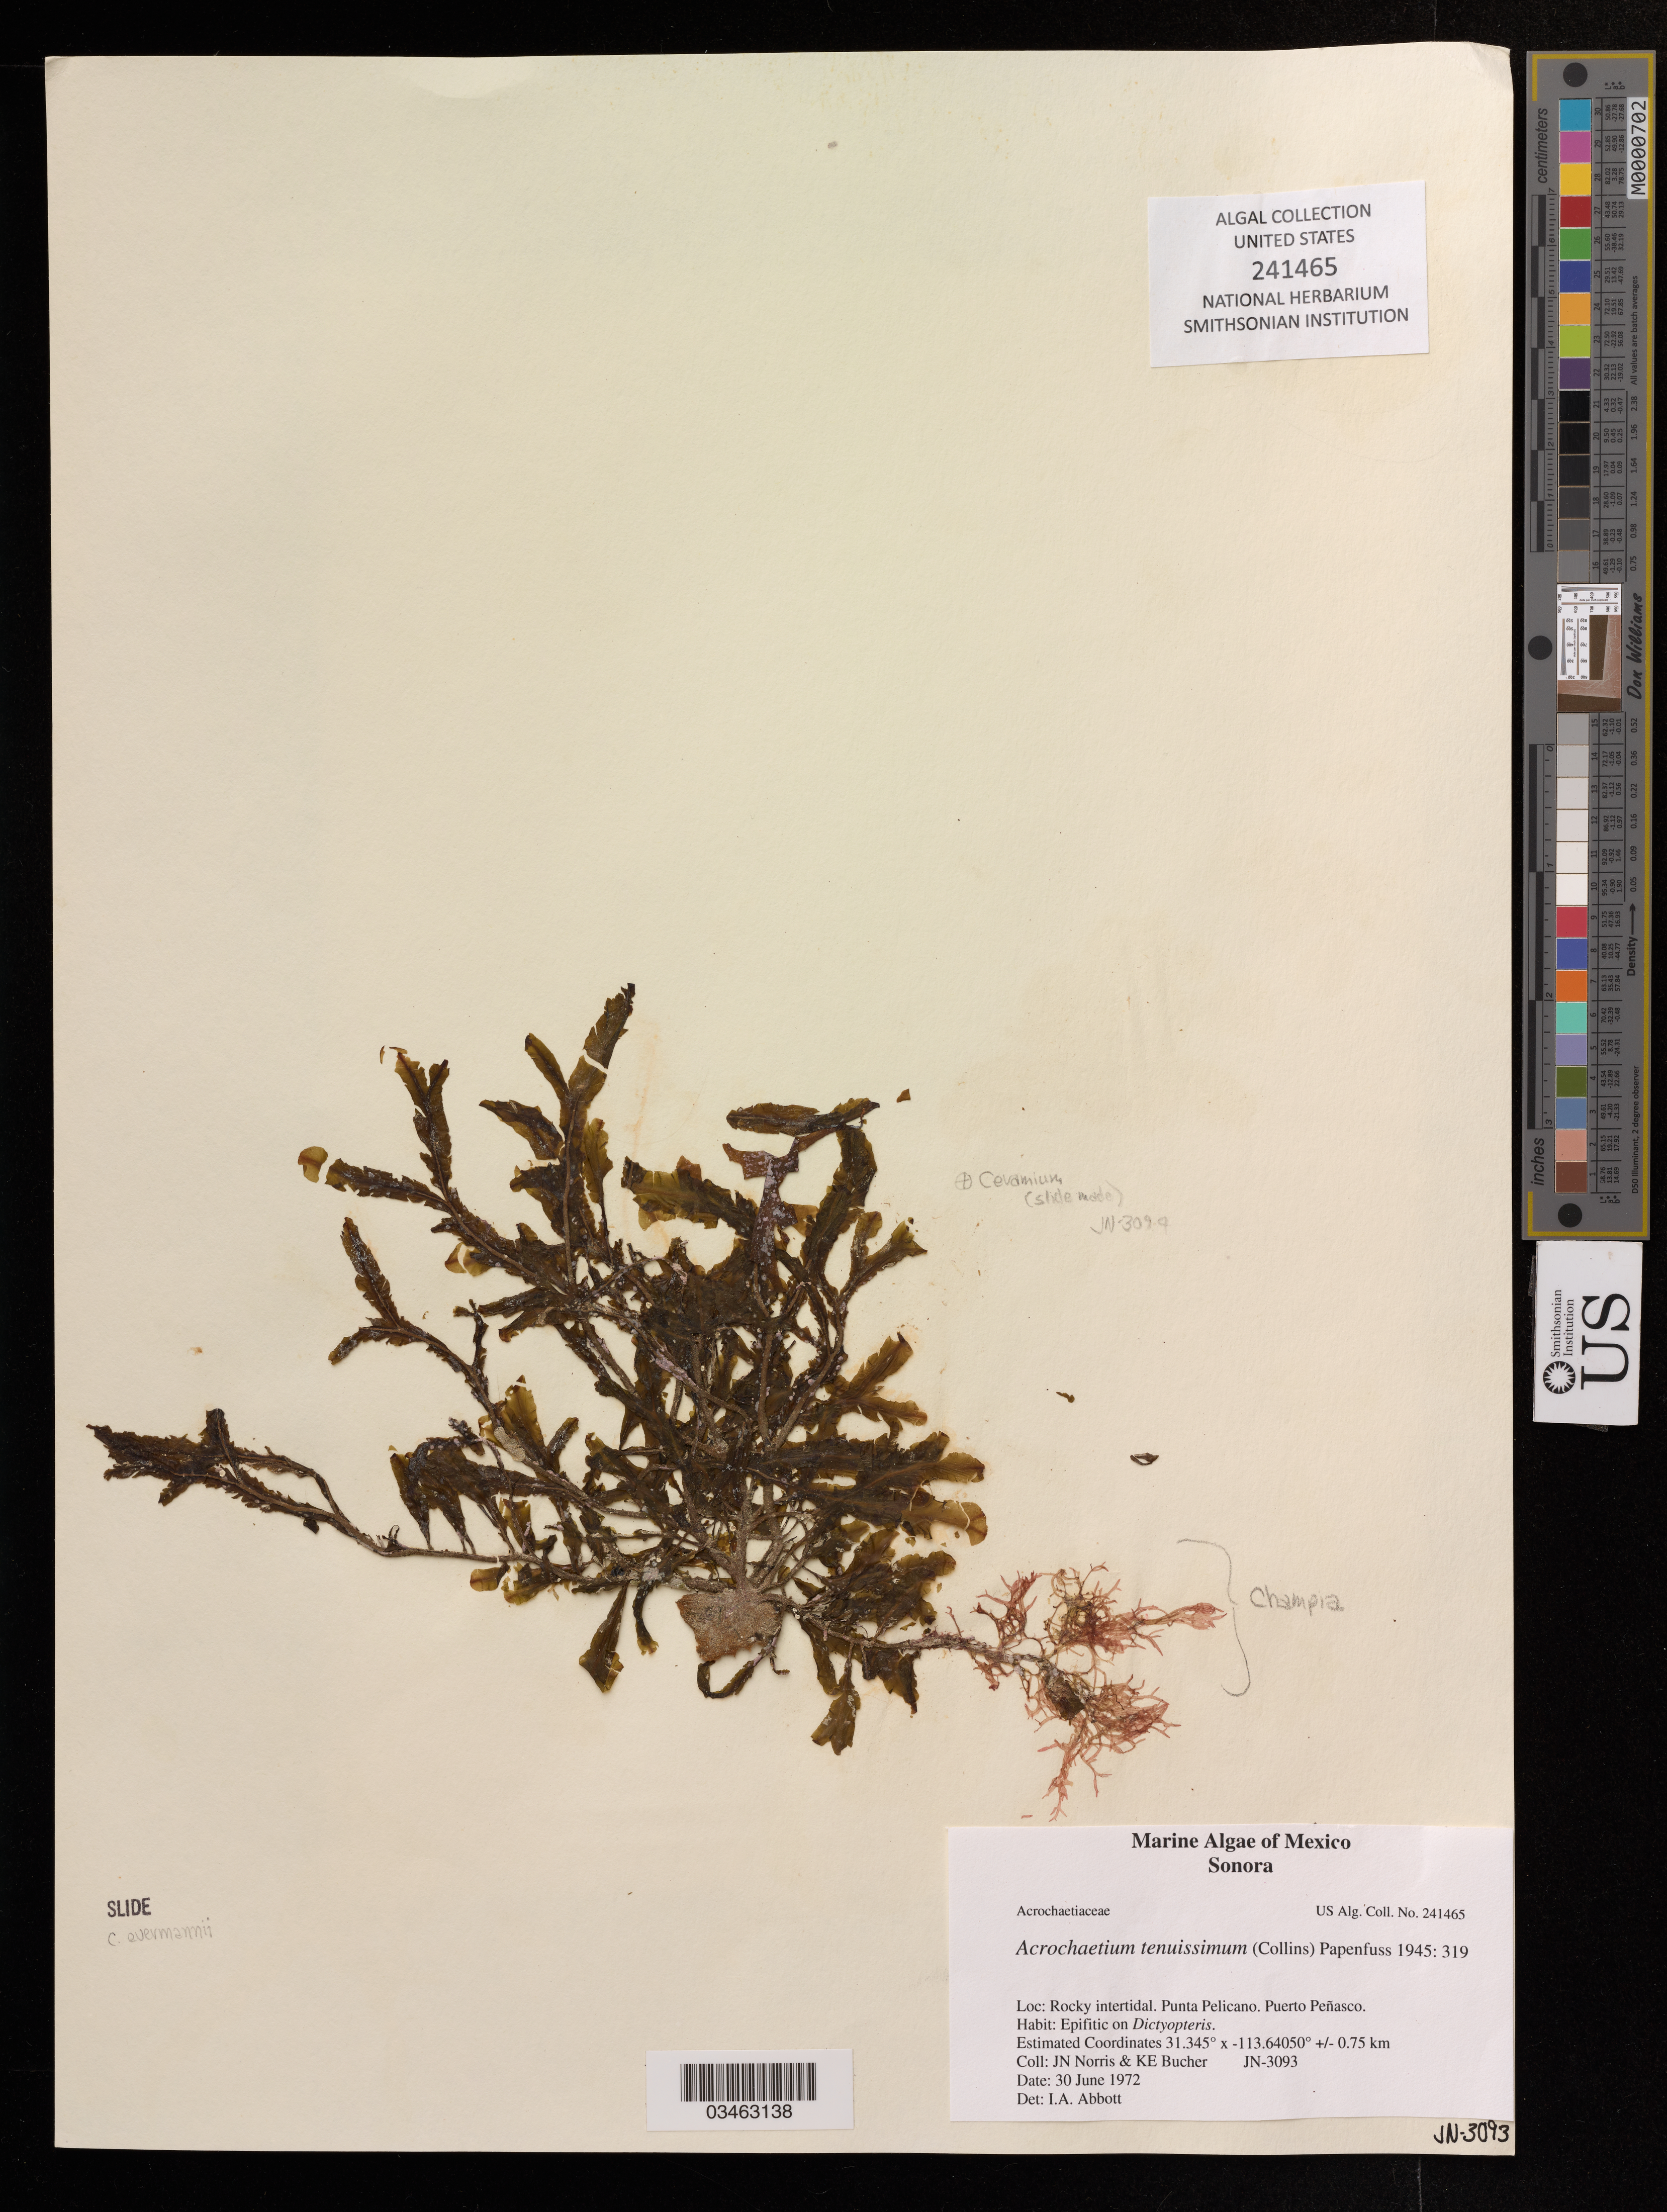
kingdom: Plantae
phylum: Rhodophyta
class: Florideophyceae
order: Acrochaetiales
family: Acrochaetiaceae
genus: Acrochaetium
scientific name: Acrochaetium tenuissimum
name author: (Collins) Papenf.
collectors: J. N. Norris & K. E. Bucher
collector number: JN-3093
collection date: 1972-06-30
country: Mexico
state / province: Sonora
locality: Punta Pelicano, Puerto Penasco.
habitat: Rocky intertidal.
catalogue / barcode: US 241465